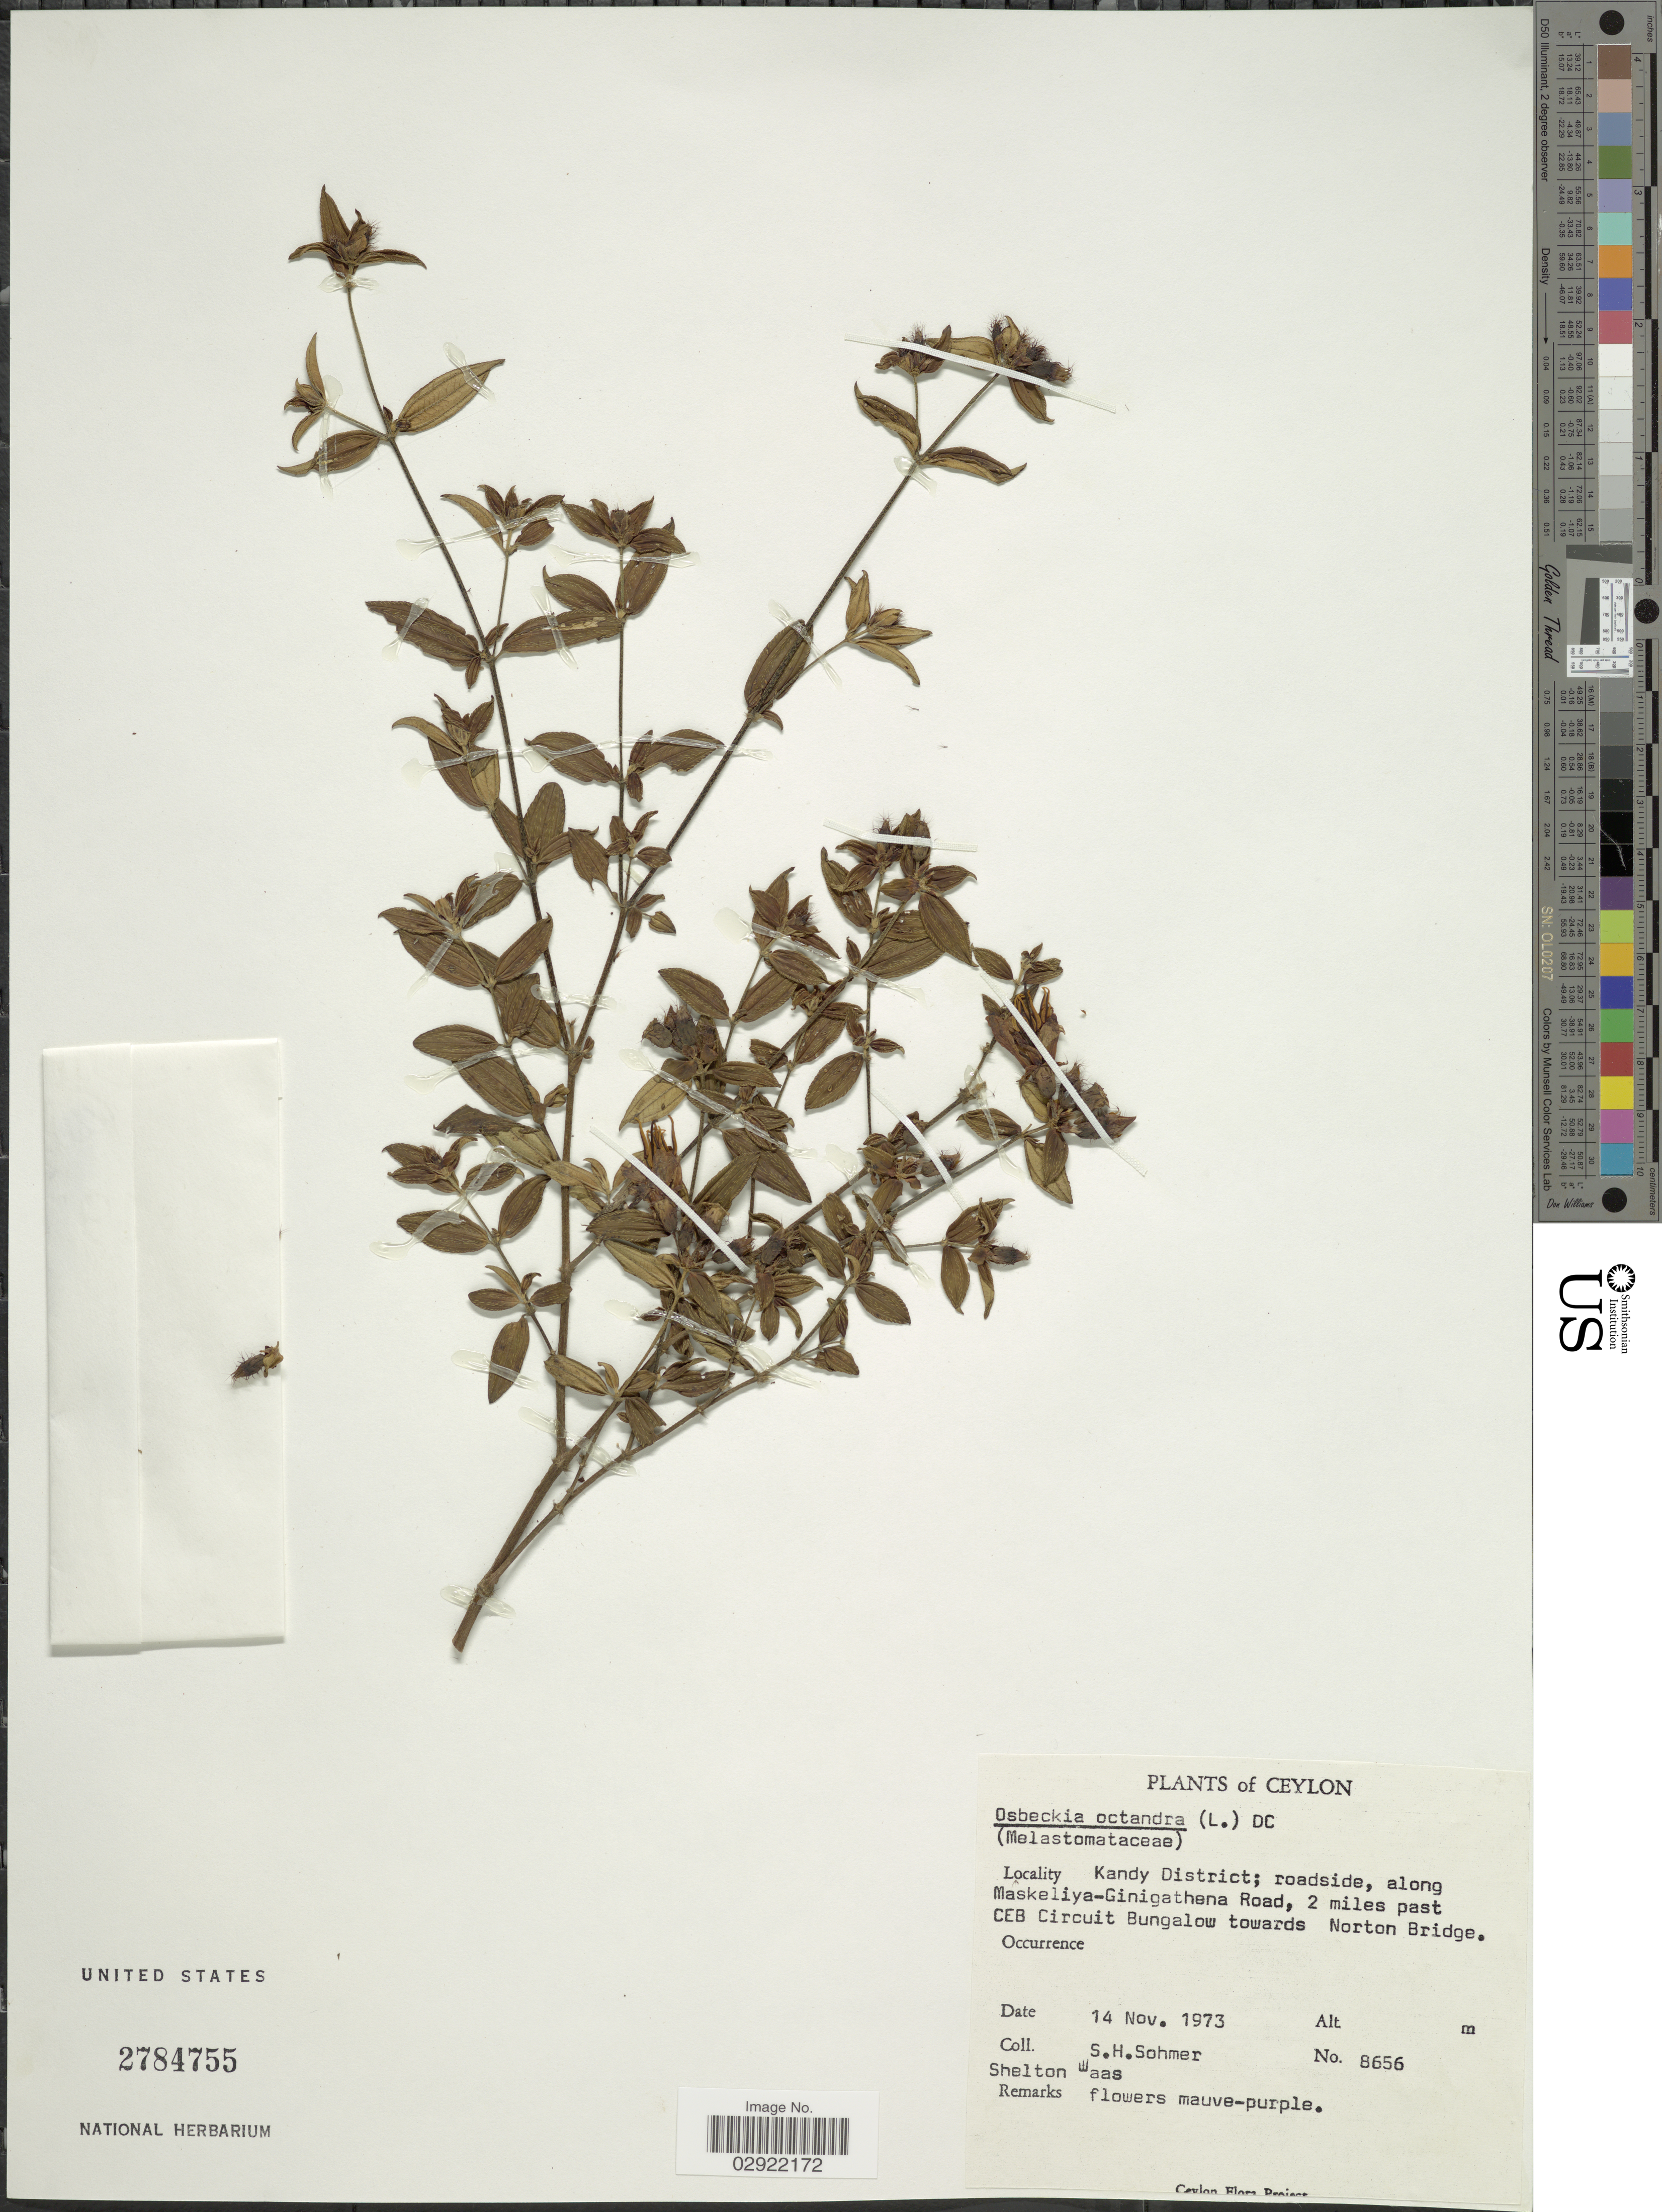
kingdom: Plantae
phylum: Tracheophyta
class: Magnoliopsida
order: Myrtales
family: Melastomataceae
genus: Osbeckia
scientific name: Osbeckia octandra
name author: DC.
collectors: S. H. Sohmer & S. Waas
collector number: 8656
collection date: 1973-11-14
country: Sri Lanka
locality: Kandy District; roadside, along Maskeliya-Ginigathena Road, 2 miles past CEB Circiut Bungalow towards Norton Bridge.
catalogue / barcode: US 2784755